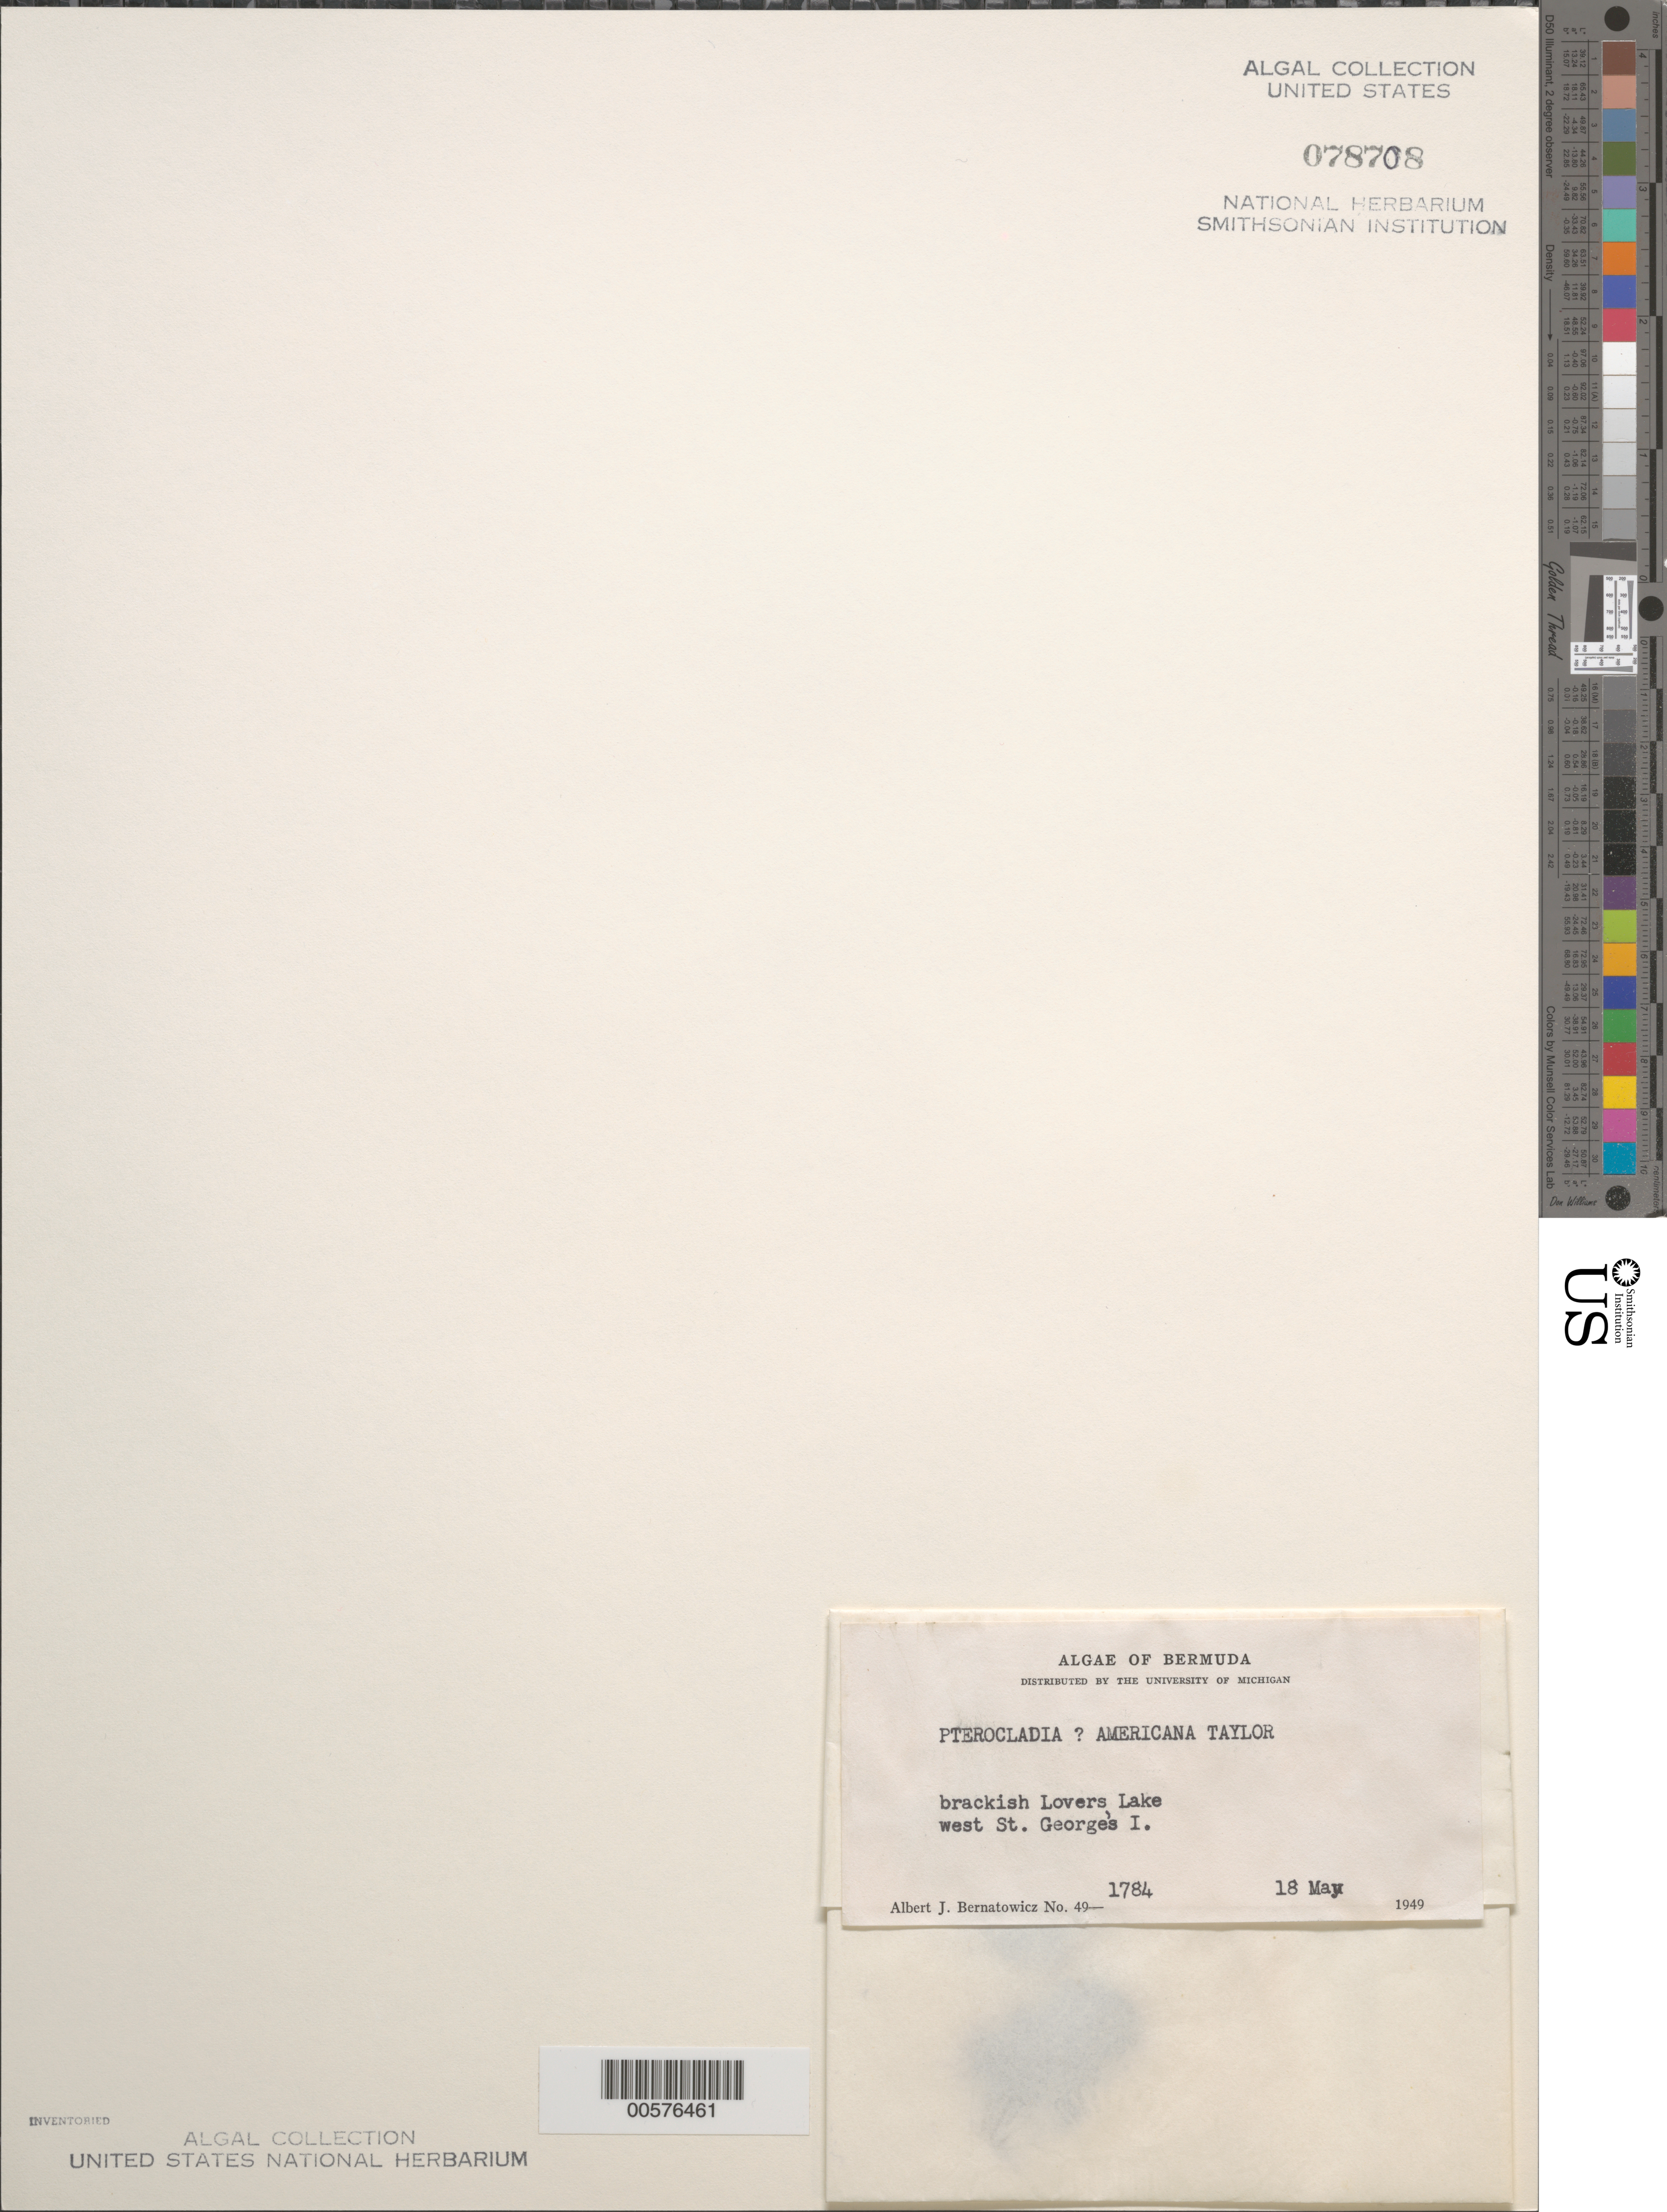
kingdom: Plantae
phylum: Rhodophyta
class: Florideophyceae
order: Gelidiales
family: Gelidiaceae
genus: Gelidium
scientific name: Gelidium americanum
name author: (W.R. Taylor) Santelices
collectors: A. Bernatowicz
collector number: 49-1784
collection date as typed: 18 May 1949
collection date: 1949-05-18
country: Bermuda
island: St. George's Island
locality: Lovers Lake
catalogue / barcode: US 78708